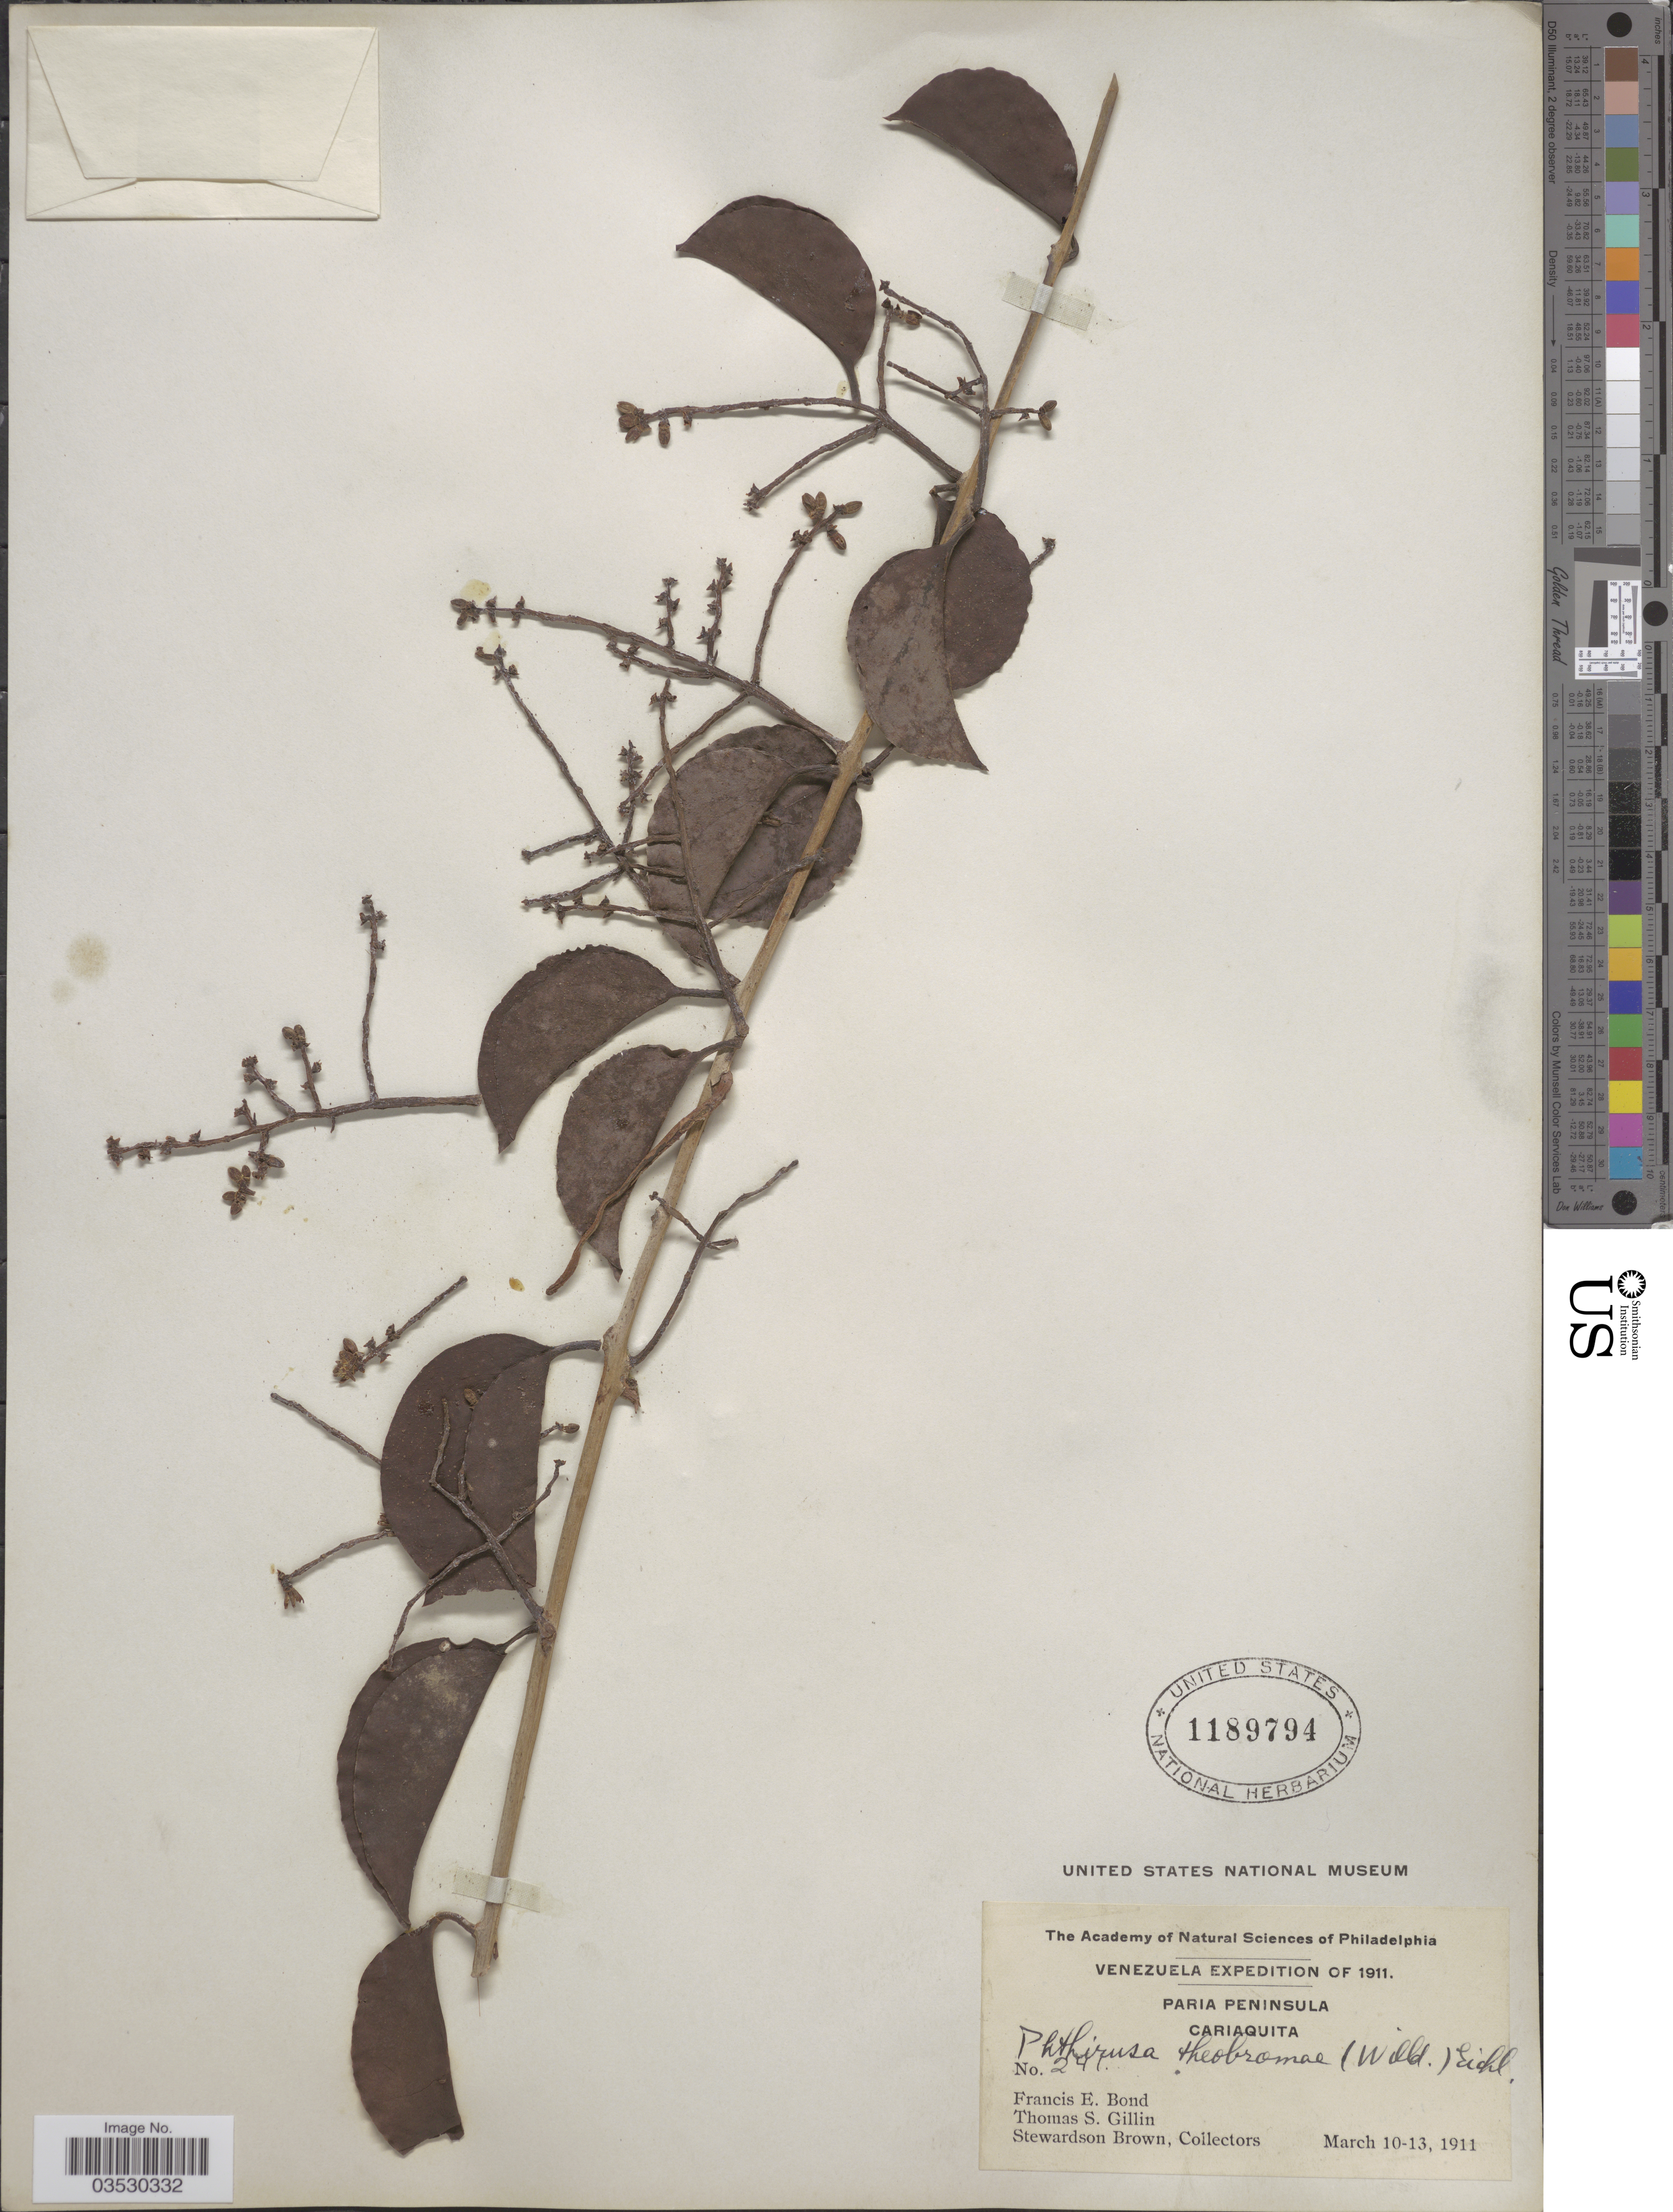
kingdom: Plantae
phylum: Tracheophyta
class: Magnoliopsida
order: Santalales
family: Loranthaceae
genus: Struthanthus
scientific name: Struthanthus aduncus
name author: (G. Mey.) G. Don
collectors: F. Bond, T. Gillin & S. Brown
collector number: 241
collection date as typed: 10-13 March 1911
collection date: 1911-03-10/1911-03-13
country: Venezuela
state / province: Sucre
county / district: Valdez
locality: Paria Peninsula, Cariaquito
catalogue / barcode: US 1189794